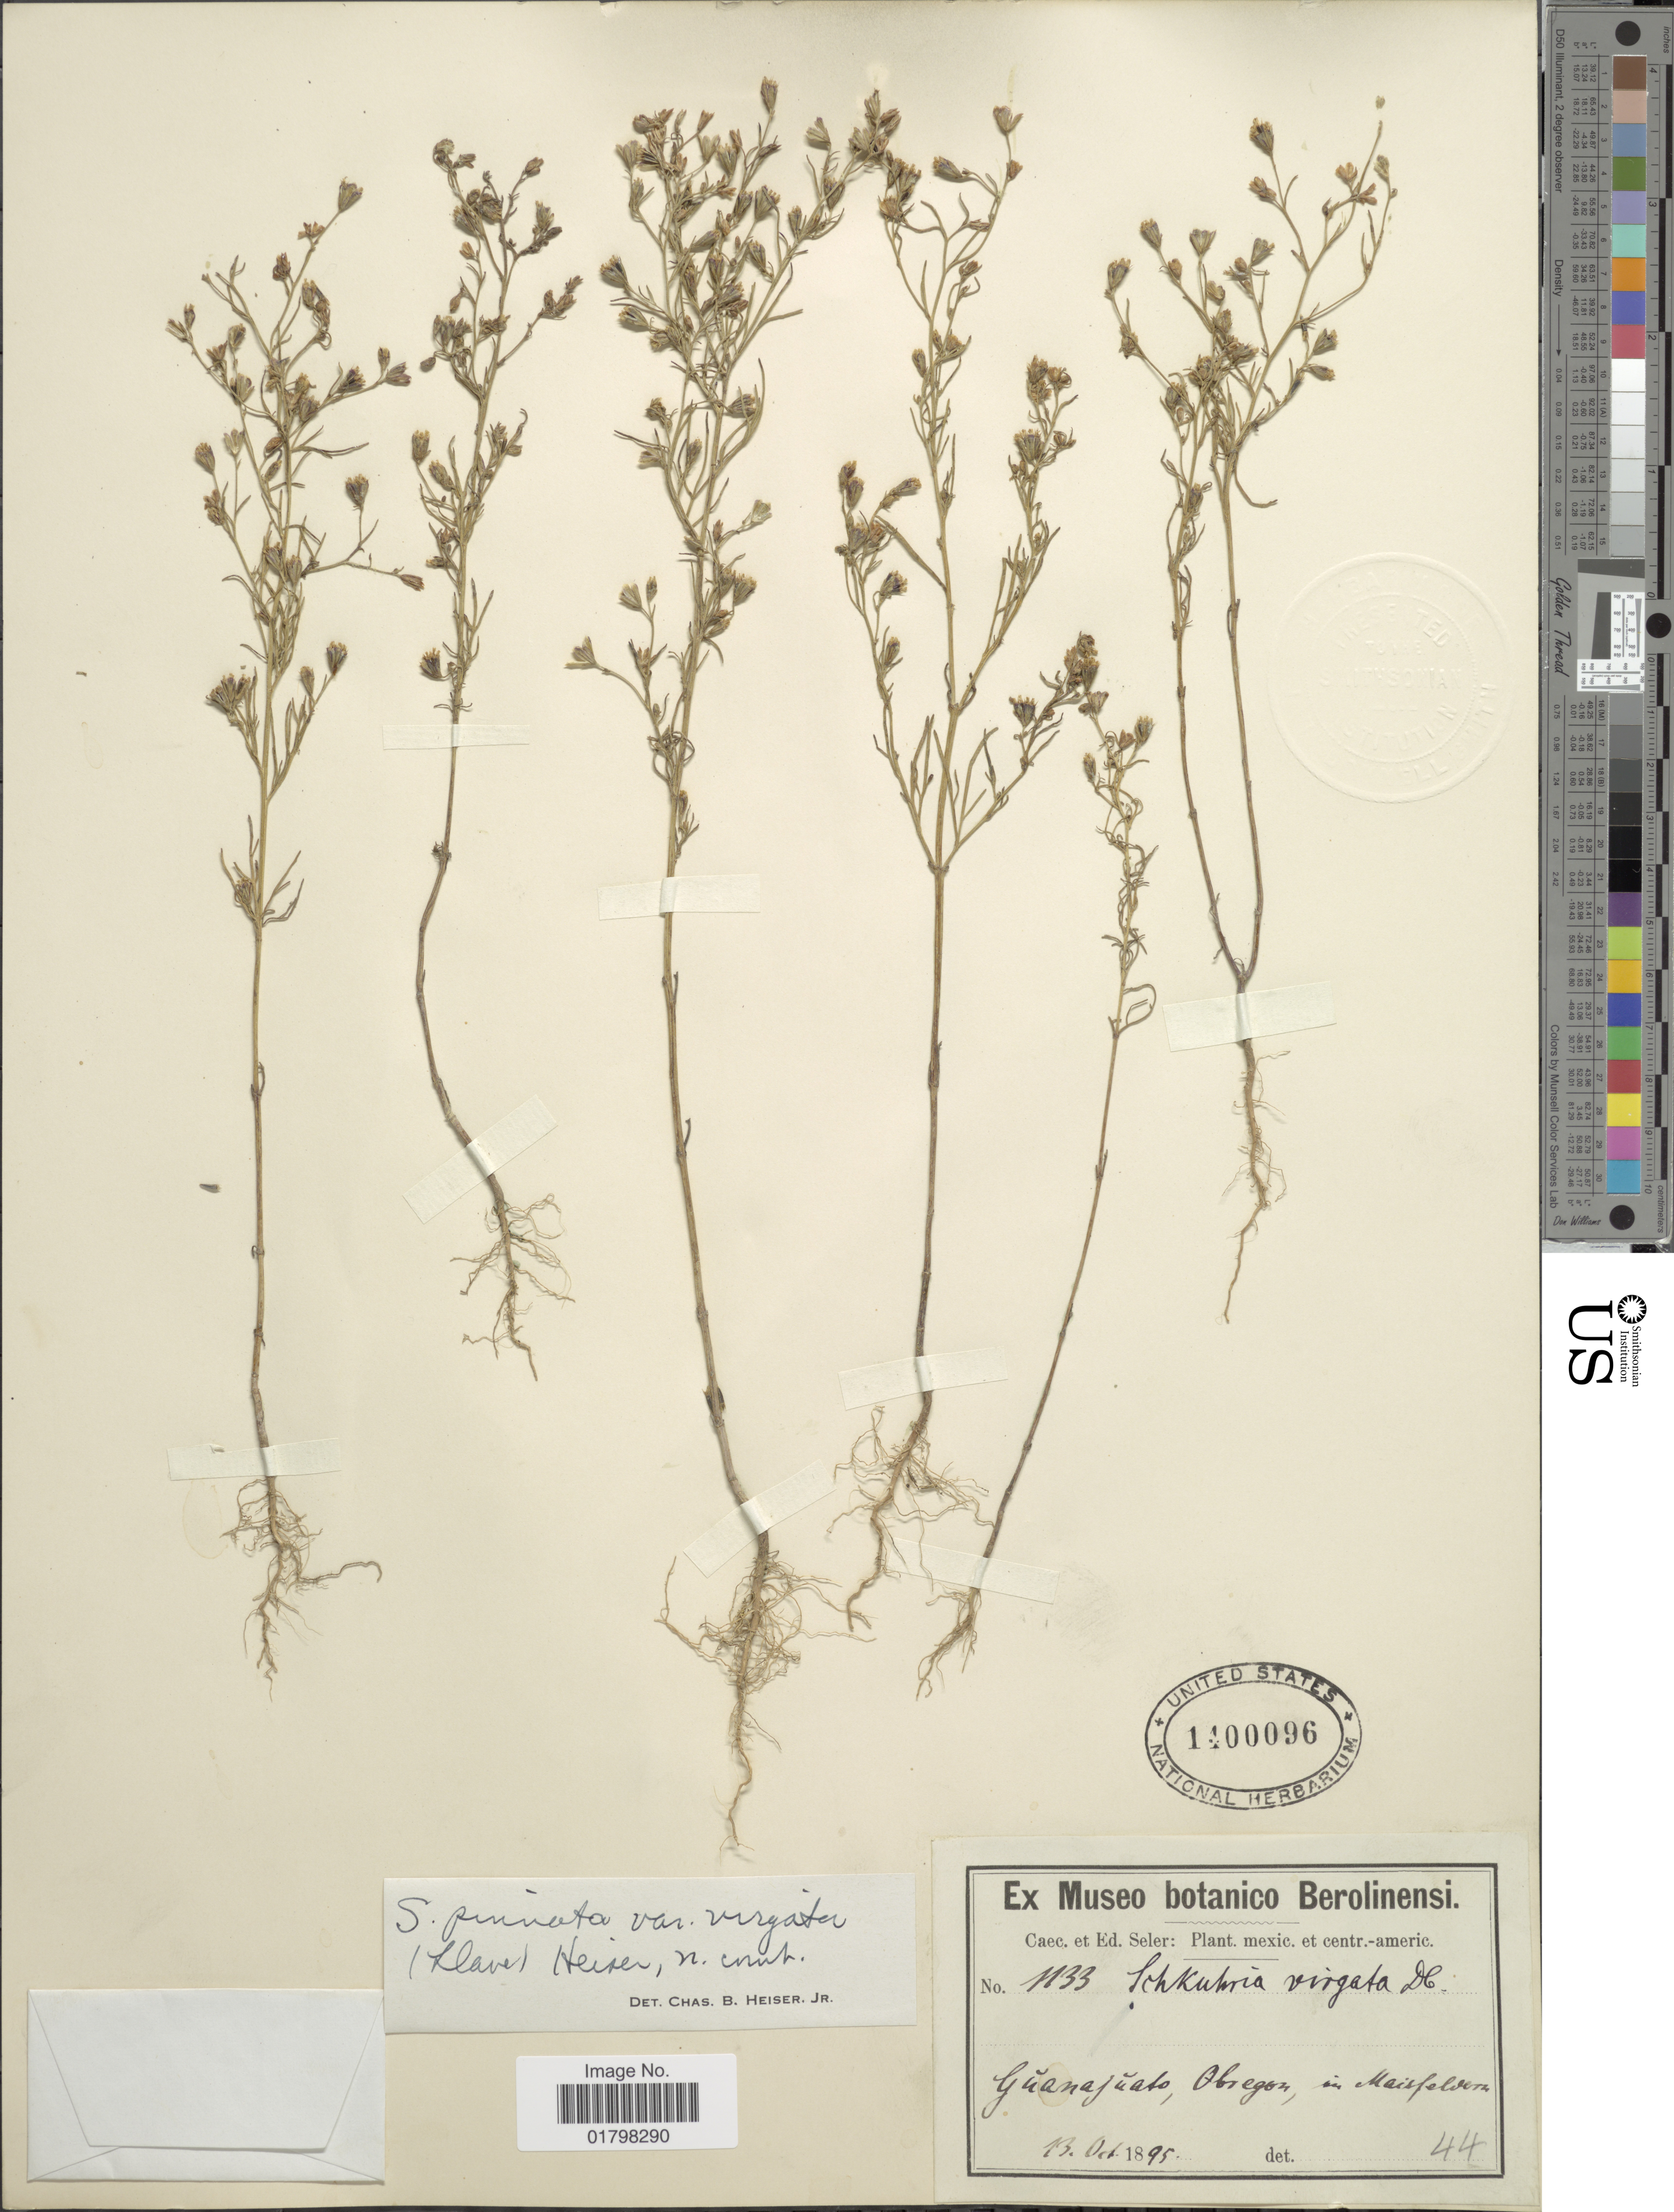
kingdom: Plantae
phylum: Tracheophyta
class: Magnoliopsida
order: Asterales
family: Asteraceae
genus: Schkuhria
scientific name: Schkuhria pinnata var. virgata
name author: (La Llave ex La Llave) Heiser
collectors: ex Mus. Bot. Berolinensi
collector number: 1133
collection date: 1895-10-13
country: Mexico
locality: Guanajuato, Obregon, in Maisefelson [interpreted]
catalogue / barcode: US 1400096